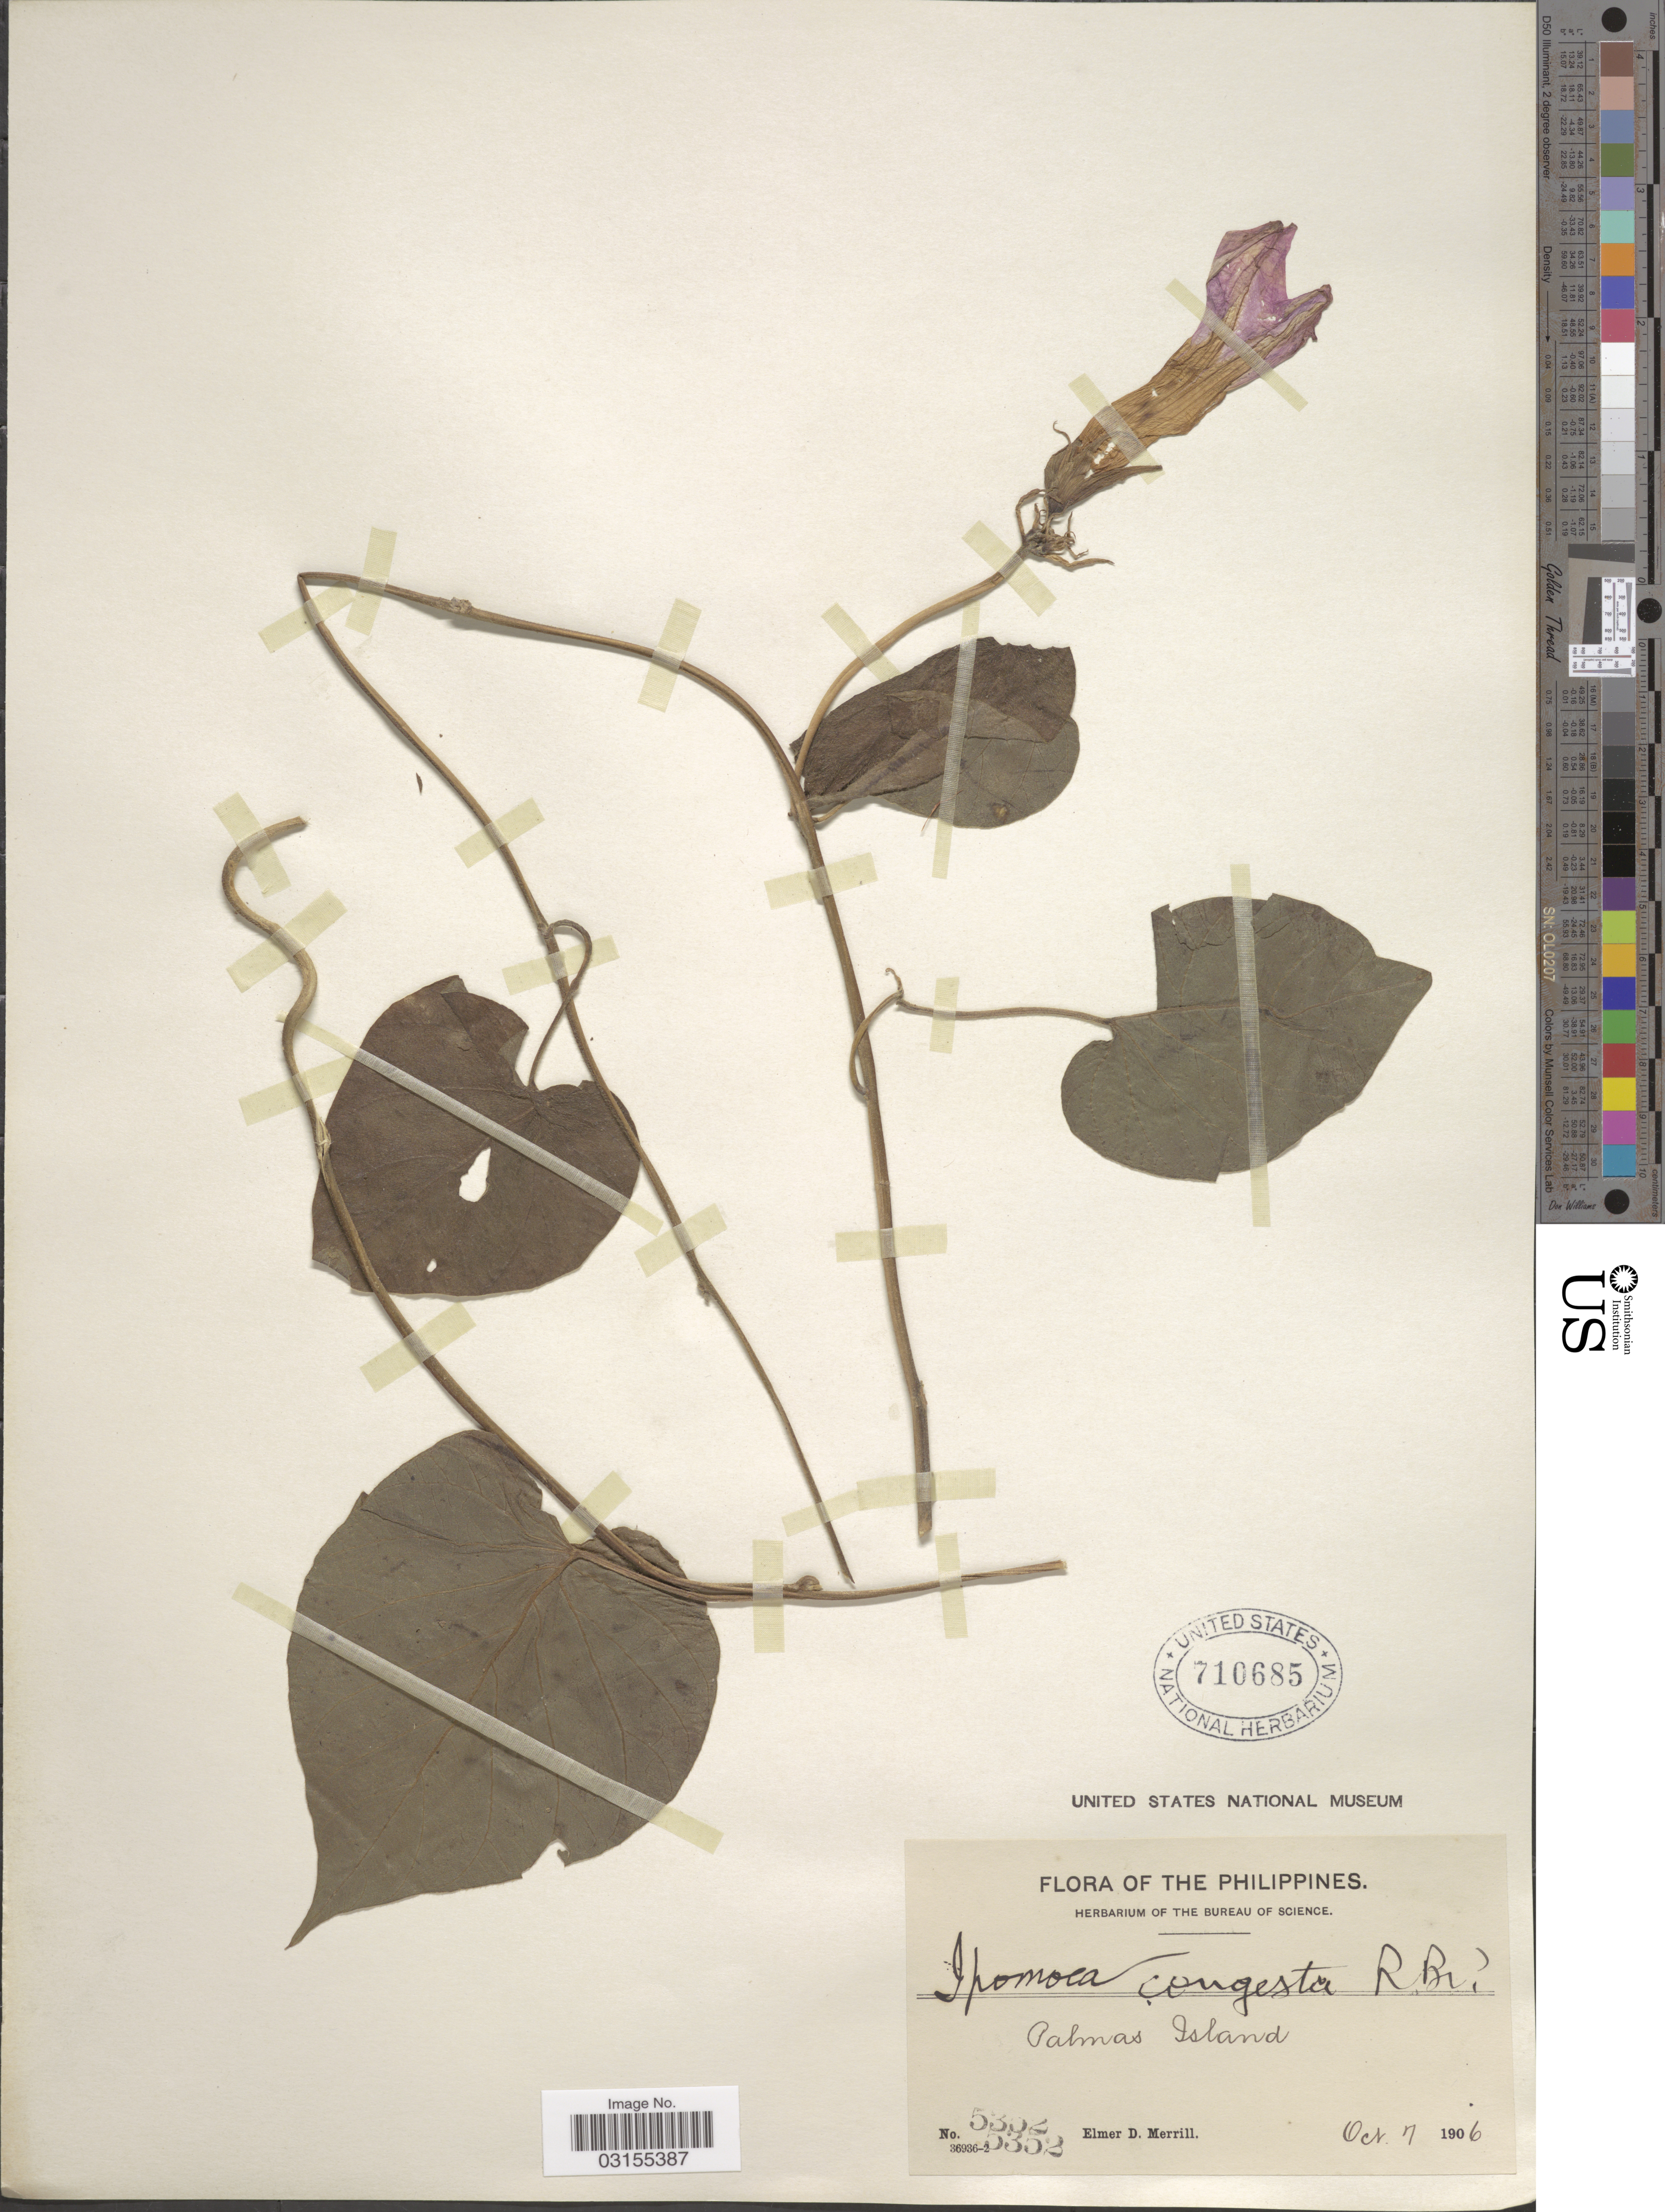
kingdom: Plantae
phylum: Tracheophyta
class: Magnoliopsida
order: Solanales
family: Convolvulaceae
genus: Ipomoea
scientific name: Ipomoea congesta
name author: R. Br.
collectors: E. D. Merrill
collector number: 5352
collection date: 1906-10-07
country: Philippines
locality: Palmas Island.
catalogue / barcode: US 710685